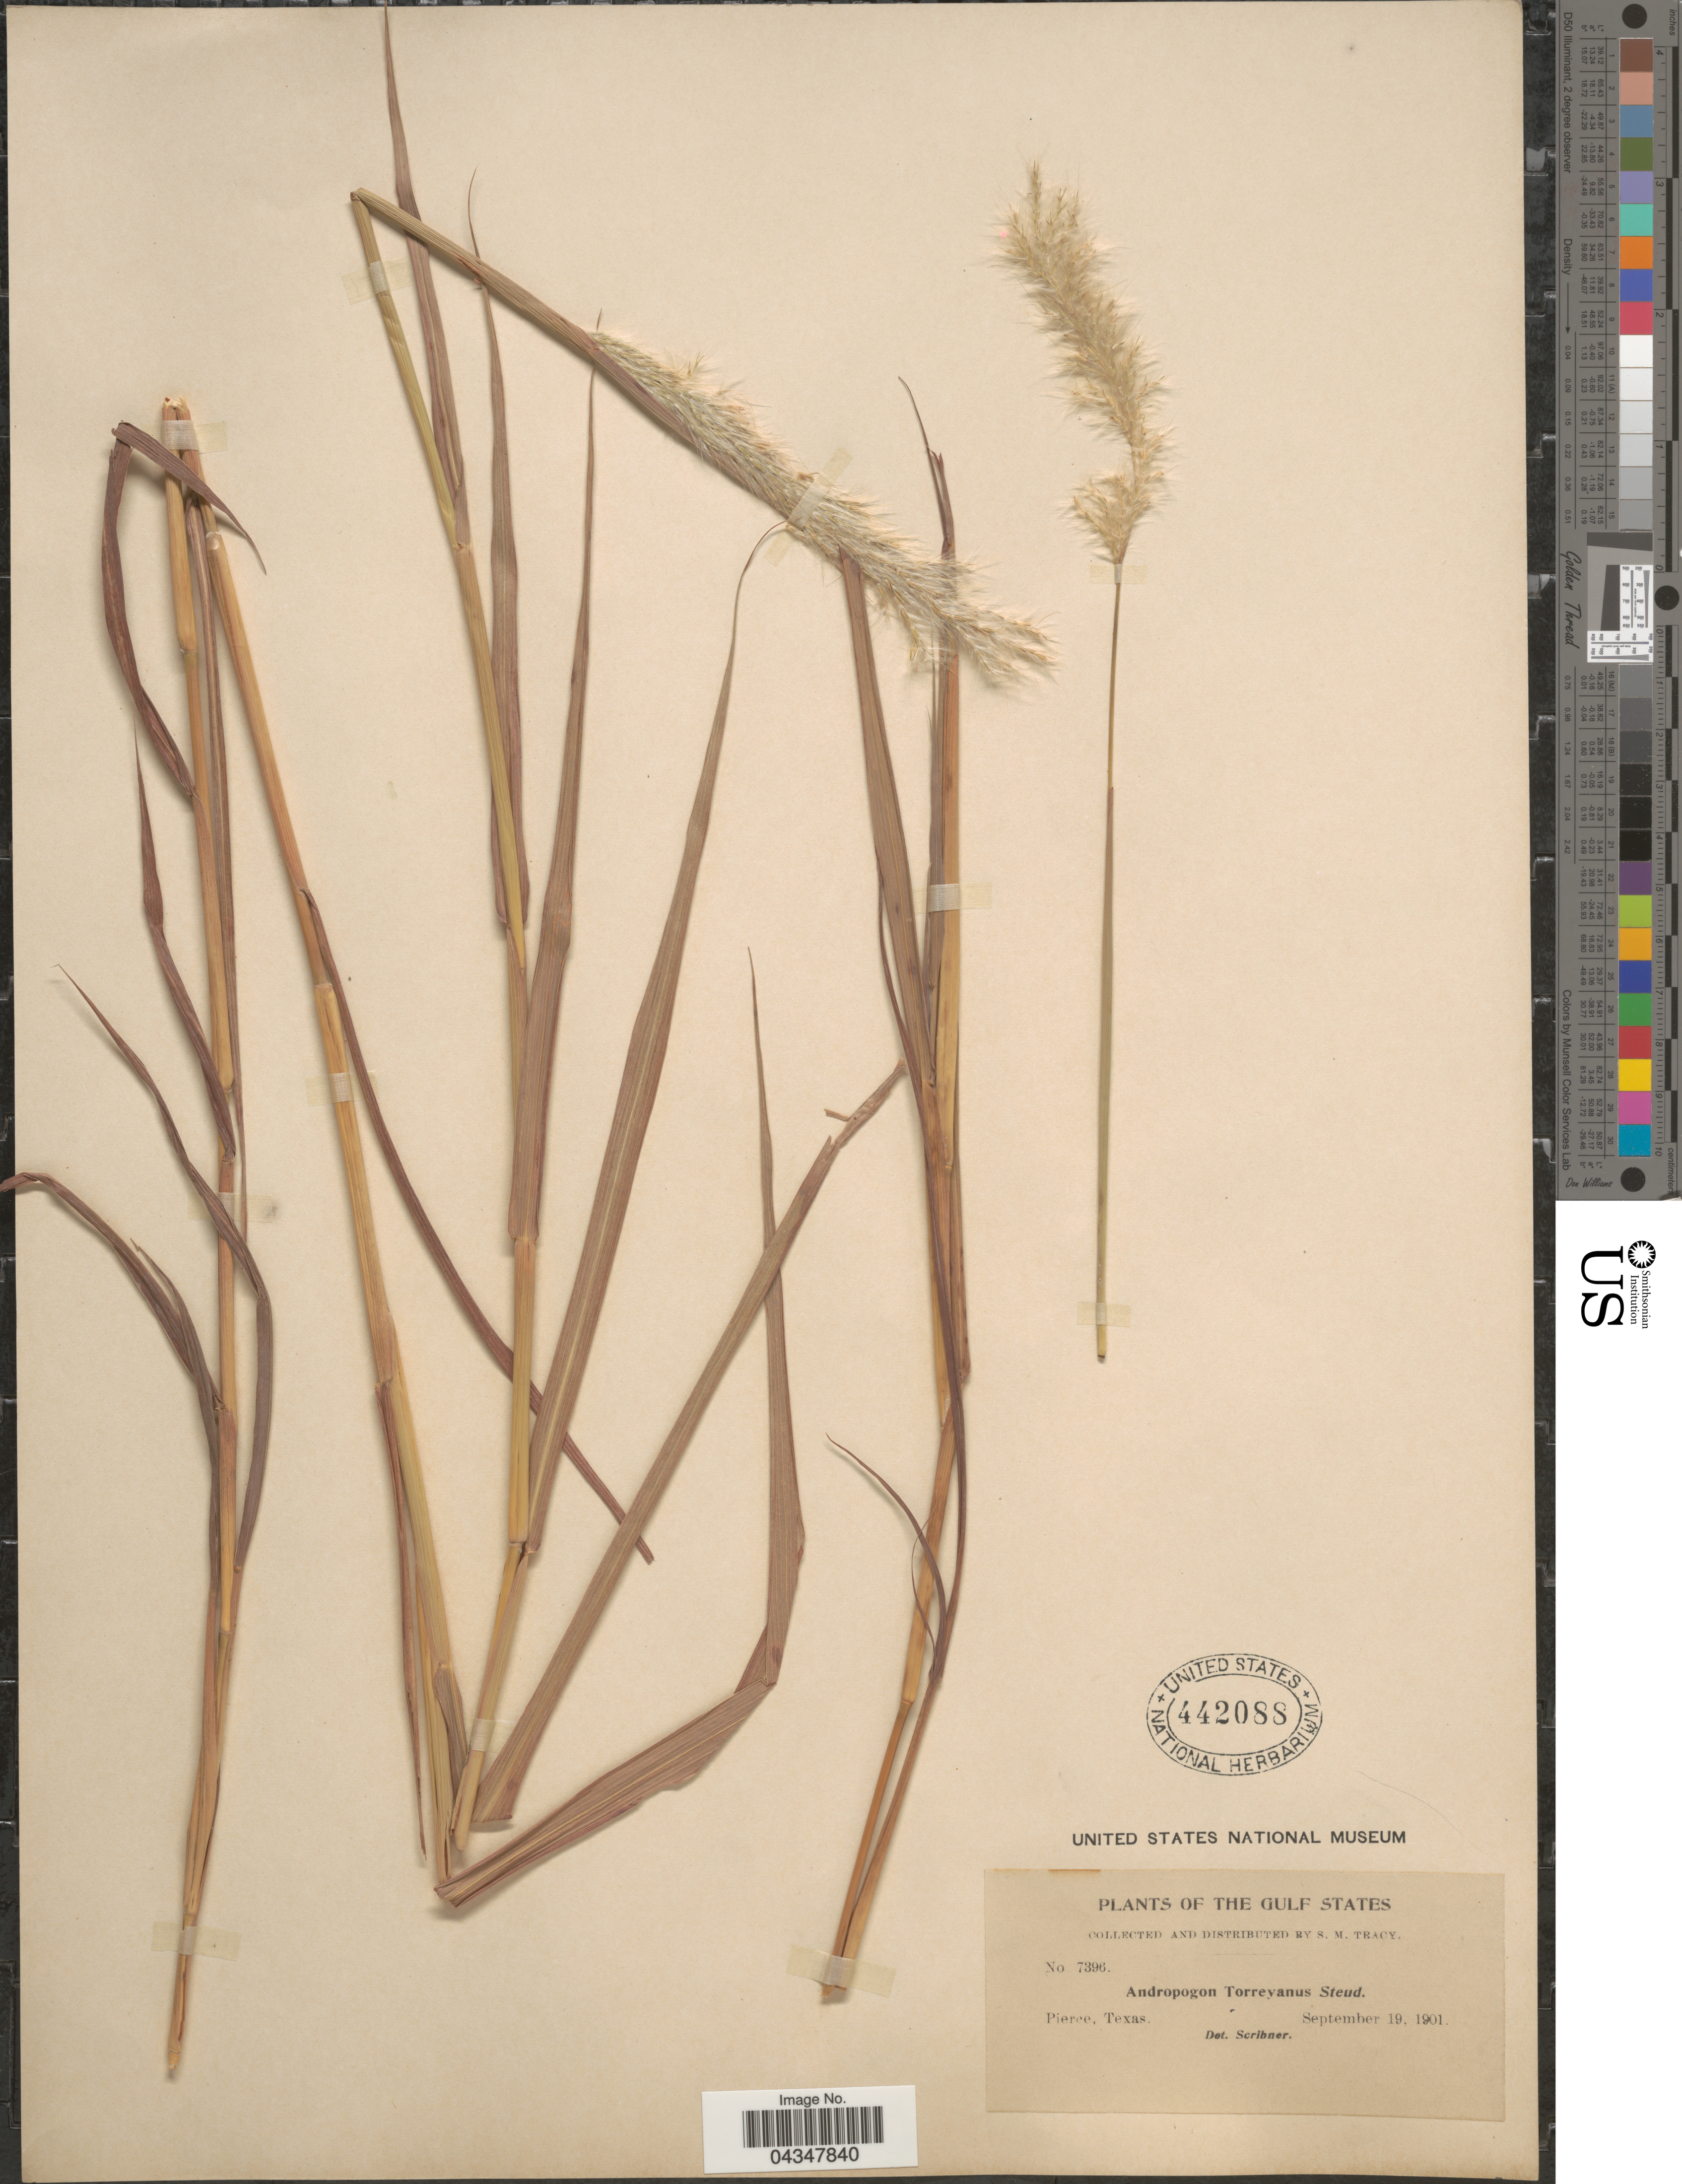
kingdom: Plantae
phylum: Tracheophyta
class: Liliopsida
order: Poales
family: Poaceae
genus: Bothriochloa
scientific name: Bothriochloa saccharoides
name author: (Sw.) Rydb.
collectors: S. M. Tracy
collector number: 7396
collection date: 1901-09-19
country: United States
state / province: Texas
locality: The Gulf States. Pierce.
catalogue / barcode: US 442088